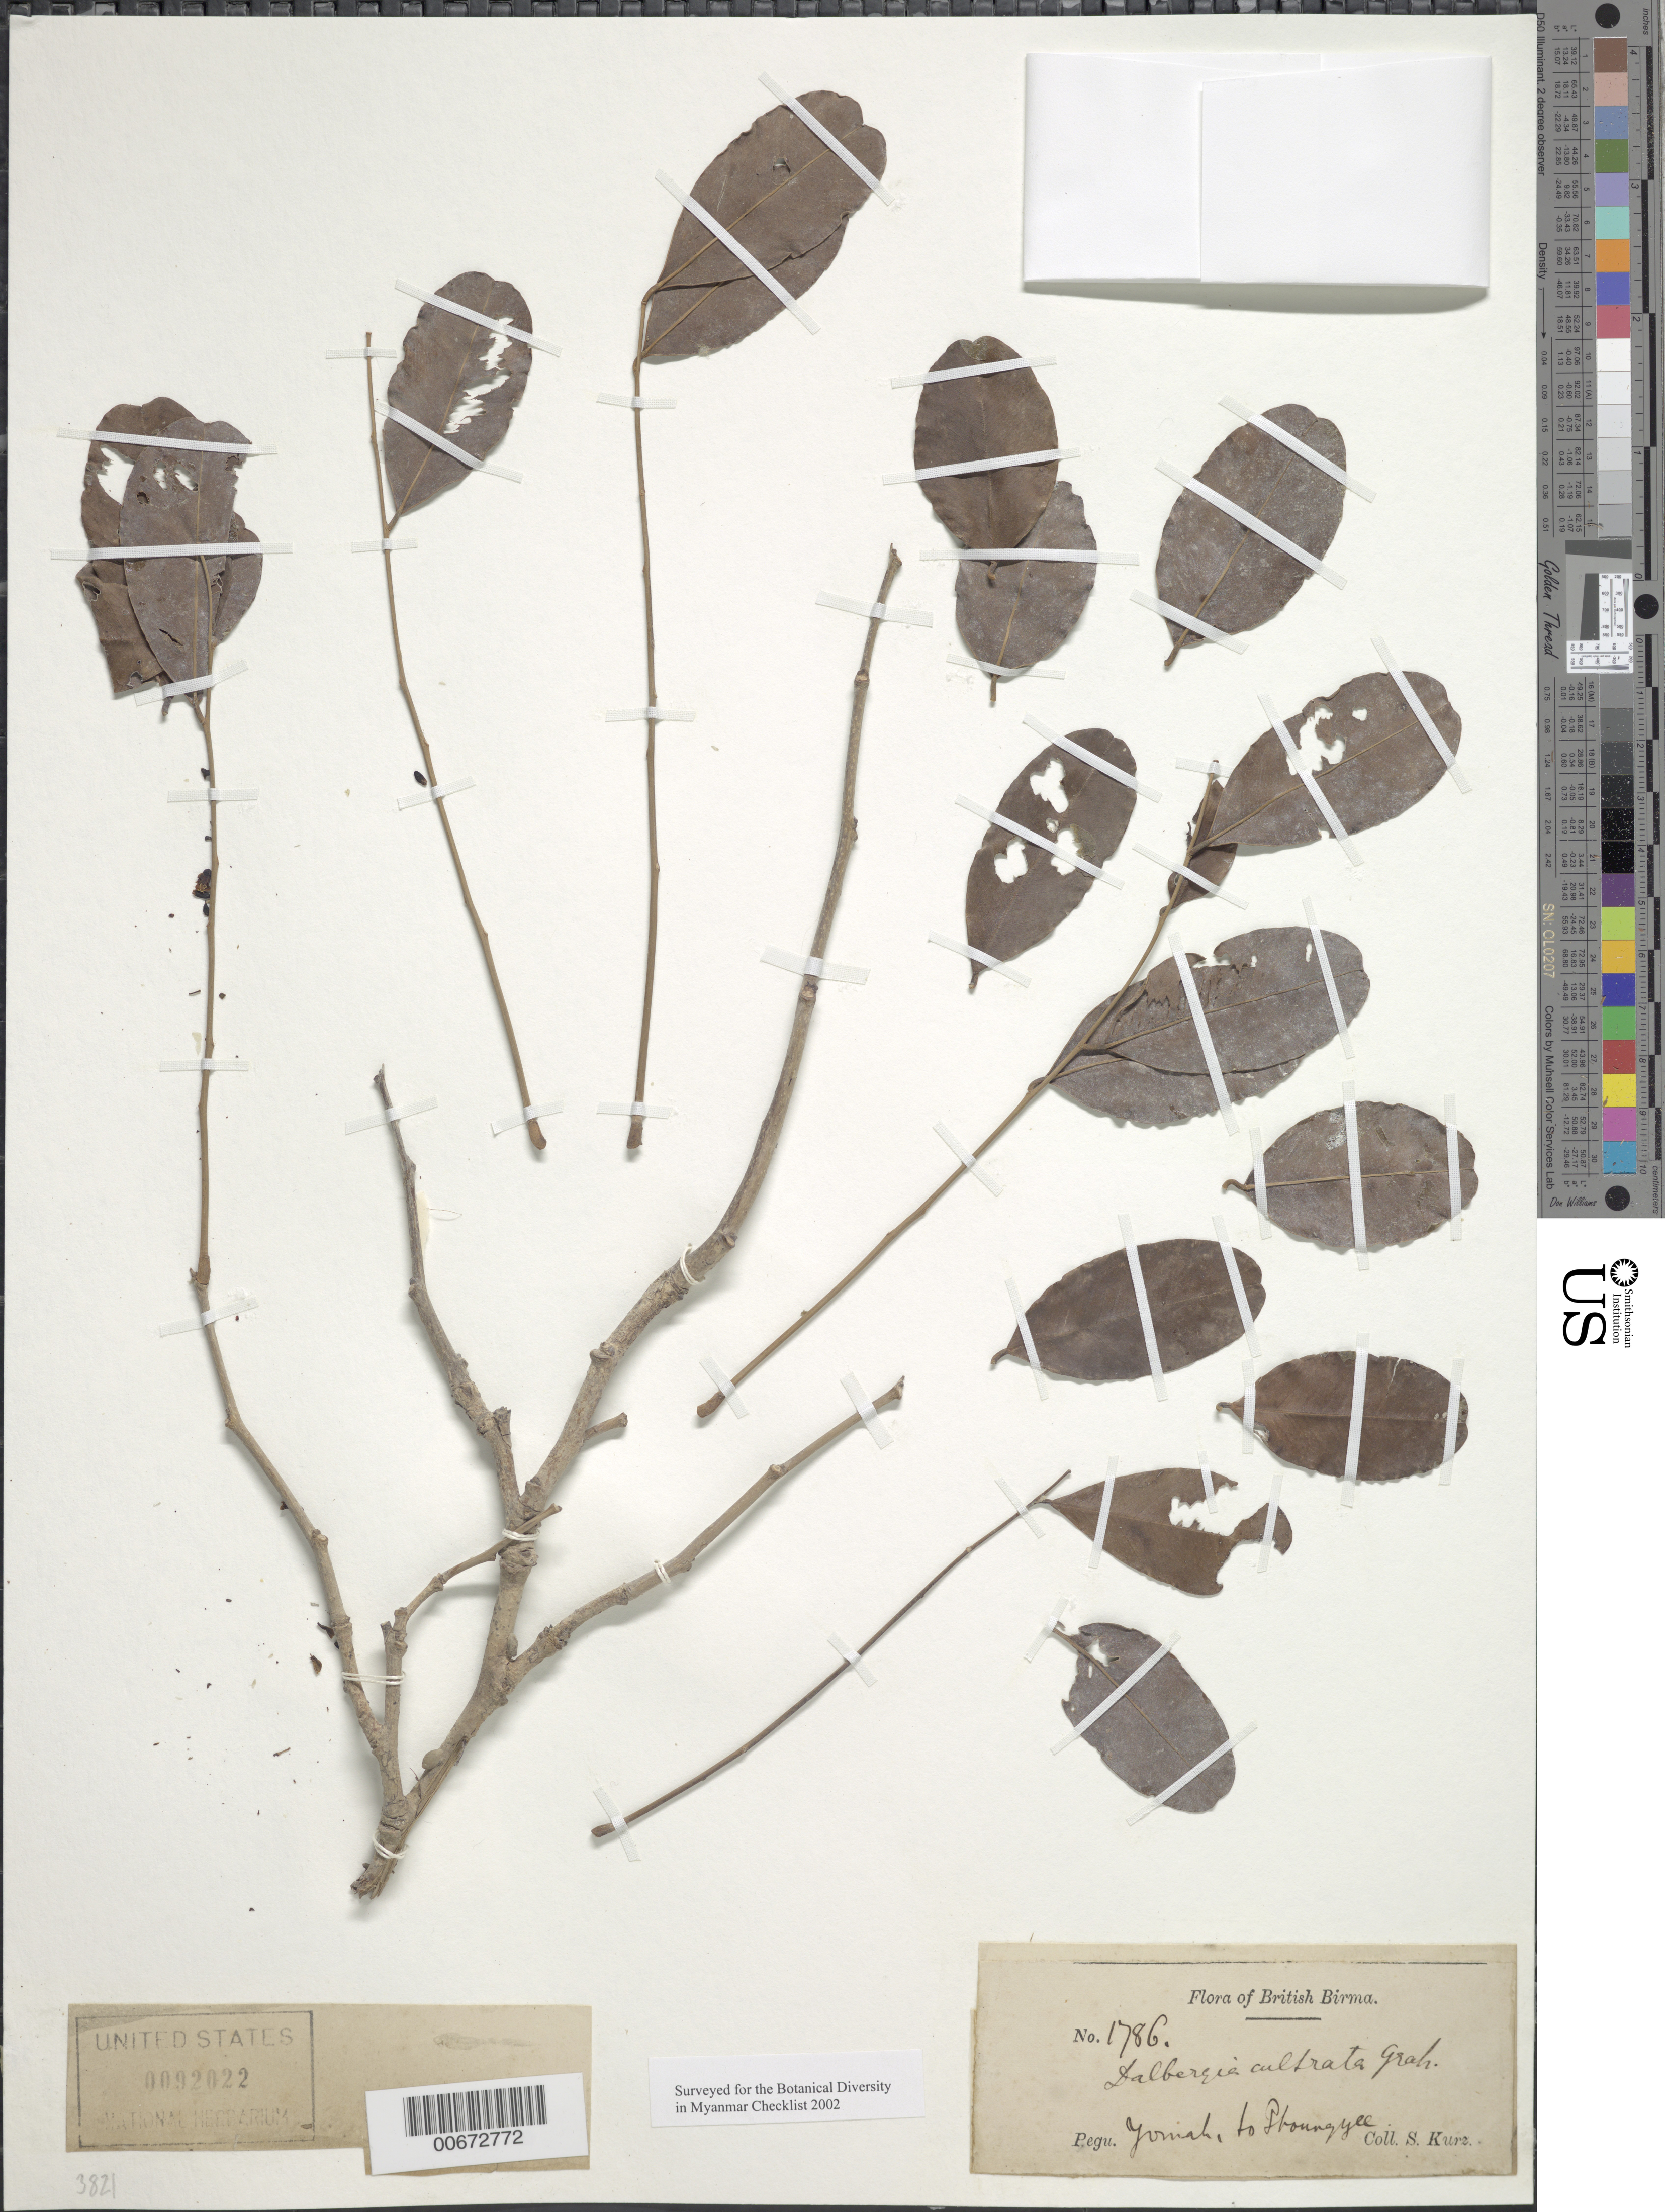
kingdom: Plantae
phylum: Tracheophyta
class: Magnoliopsida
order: Fabales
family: Fabaceae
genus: Dalbergia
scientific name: Dalbergia cultrata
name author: Graham ex Benth.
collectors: S. Kurz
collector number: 1786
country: Myanmar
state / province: Bago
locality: Yoniah, to Phaungyee?.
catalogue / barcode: US 92022